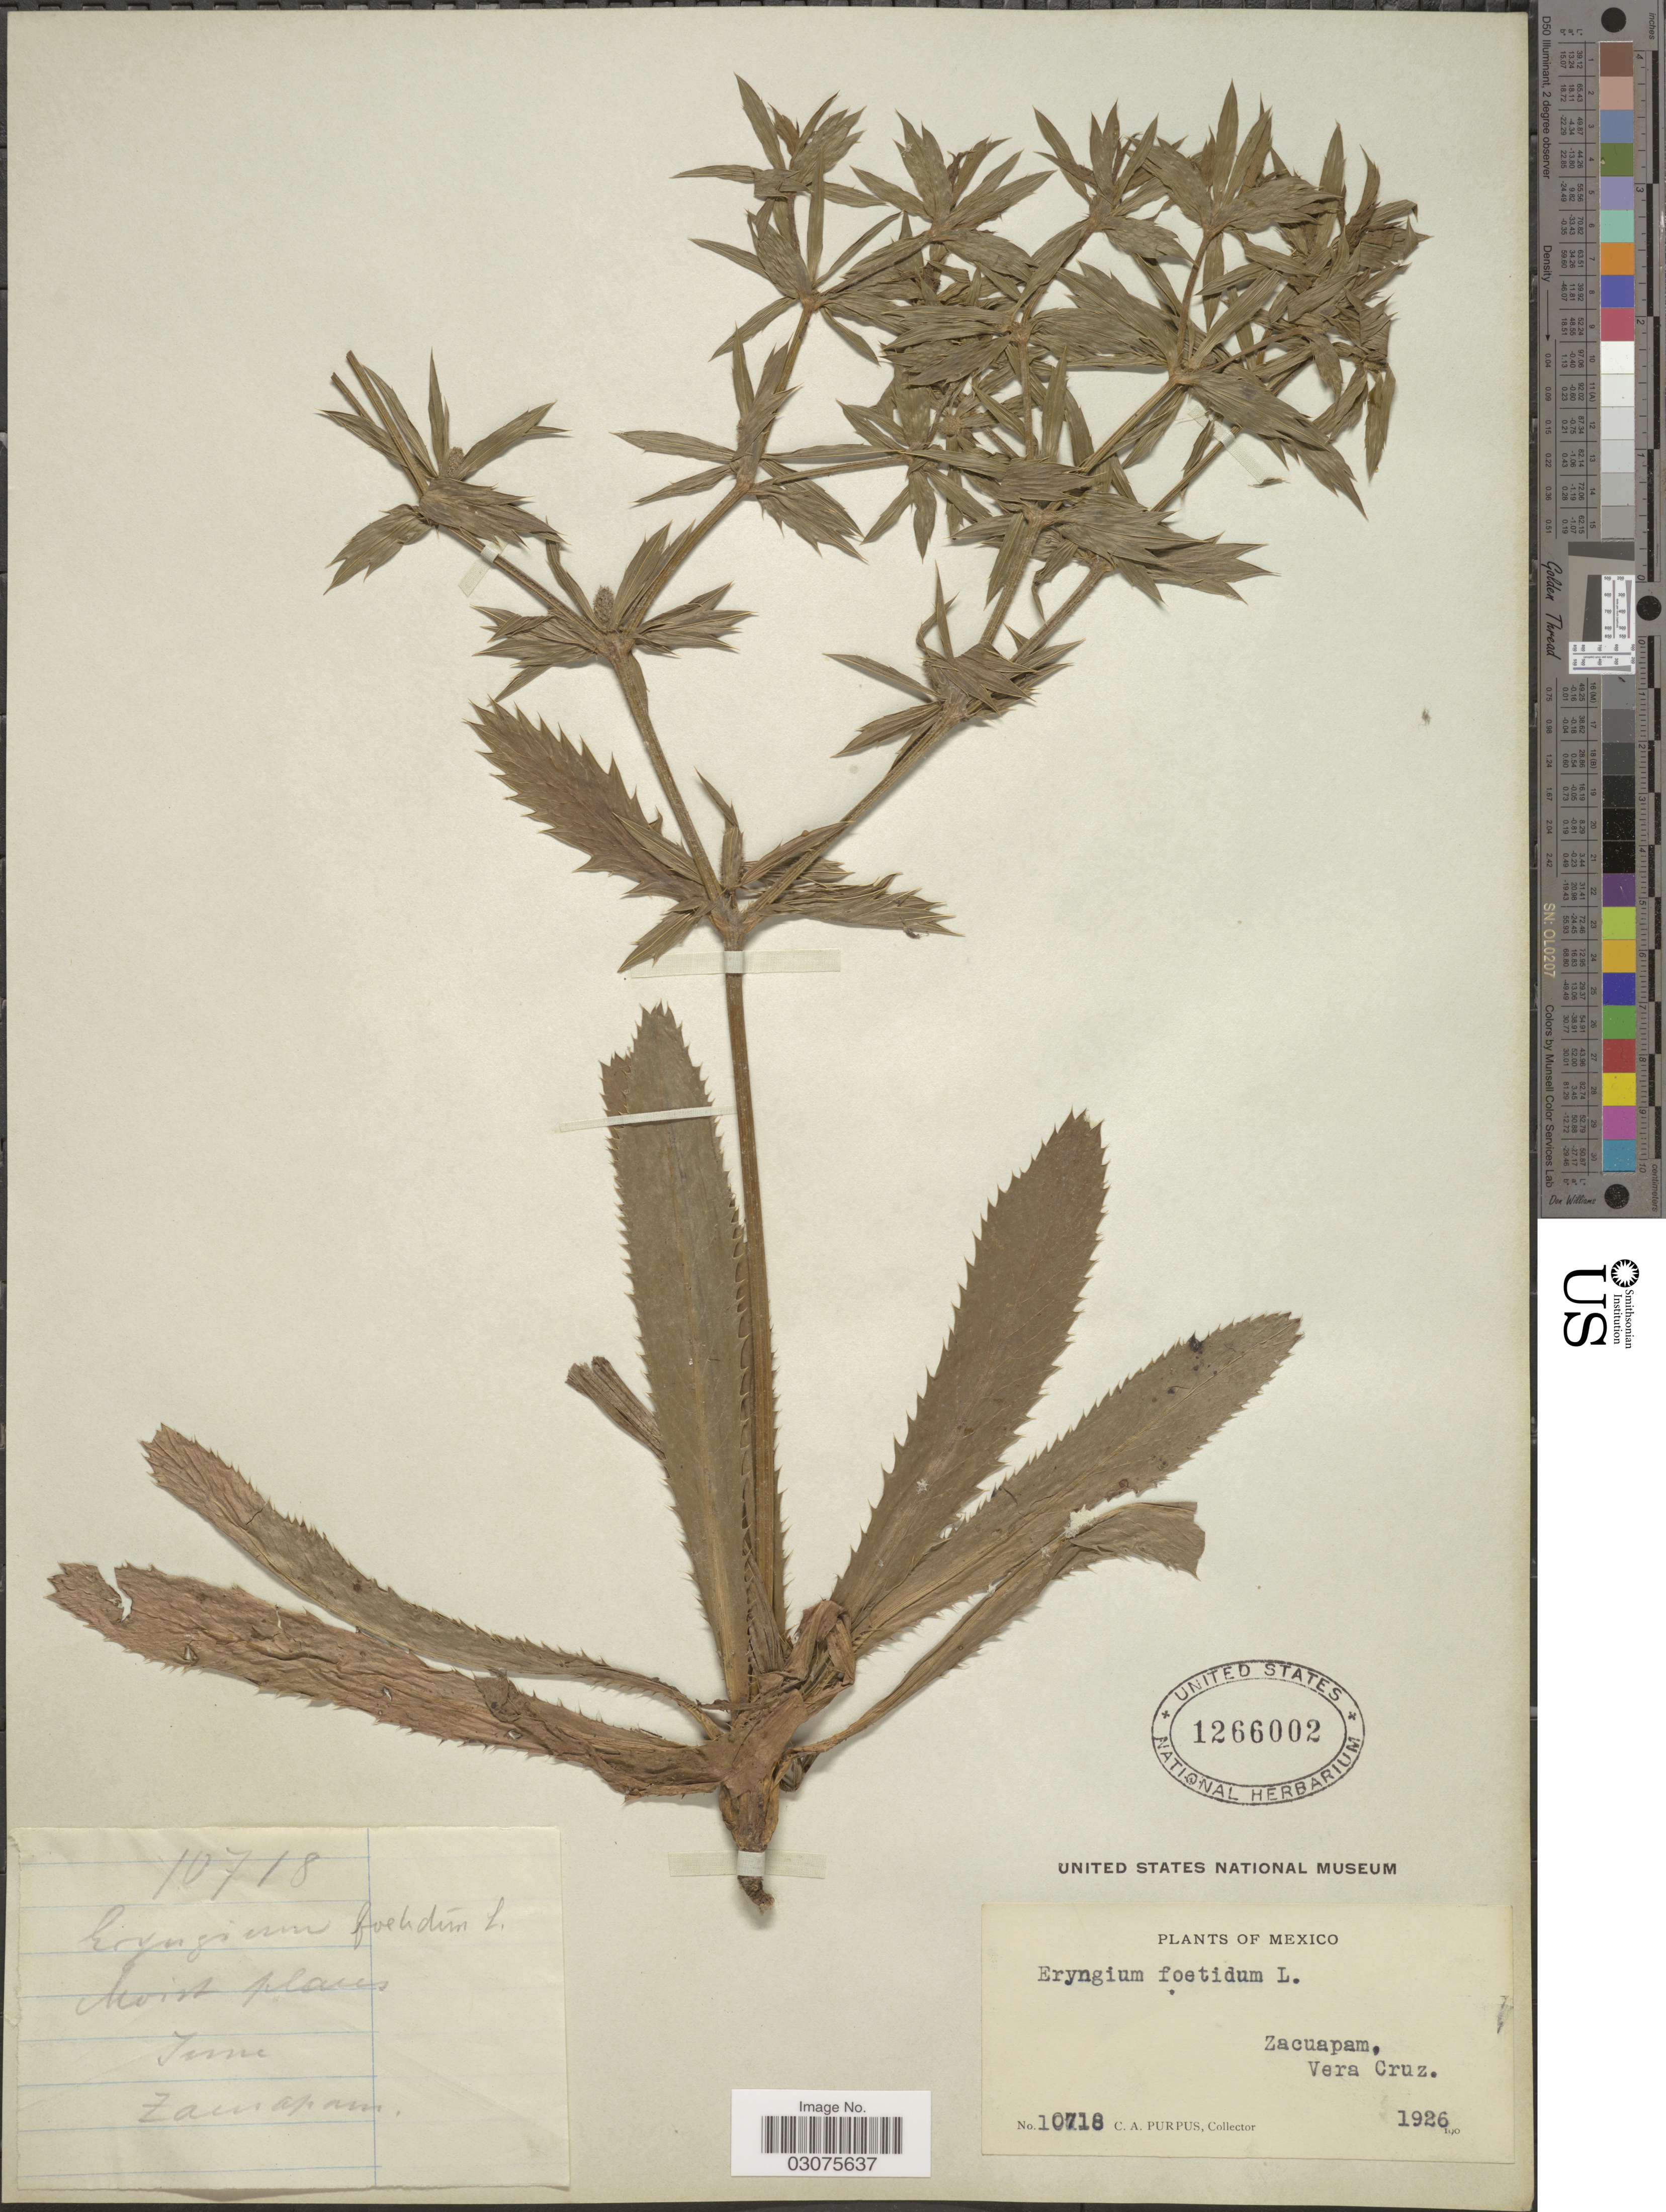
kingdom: Plantae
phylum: Tracheophyta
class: Magnoliopsida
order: Apiales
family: Apiaceae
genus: Eryngium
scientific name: Eryngium foetidum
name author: L.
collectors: C. A. Purpus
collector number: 10718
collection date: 1926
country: Mexico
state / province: Veracruz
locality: Zacuapam, Vera Cruz.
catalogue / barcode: US 1266002